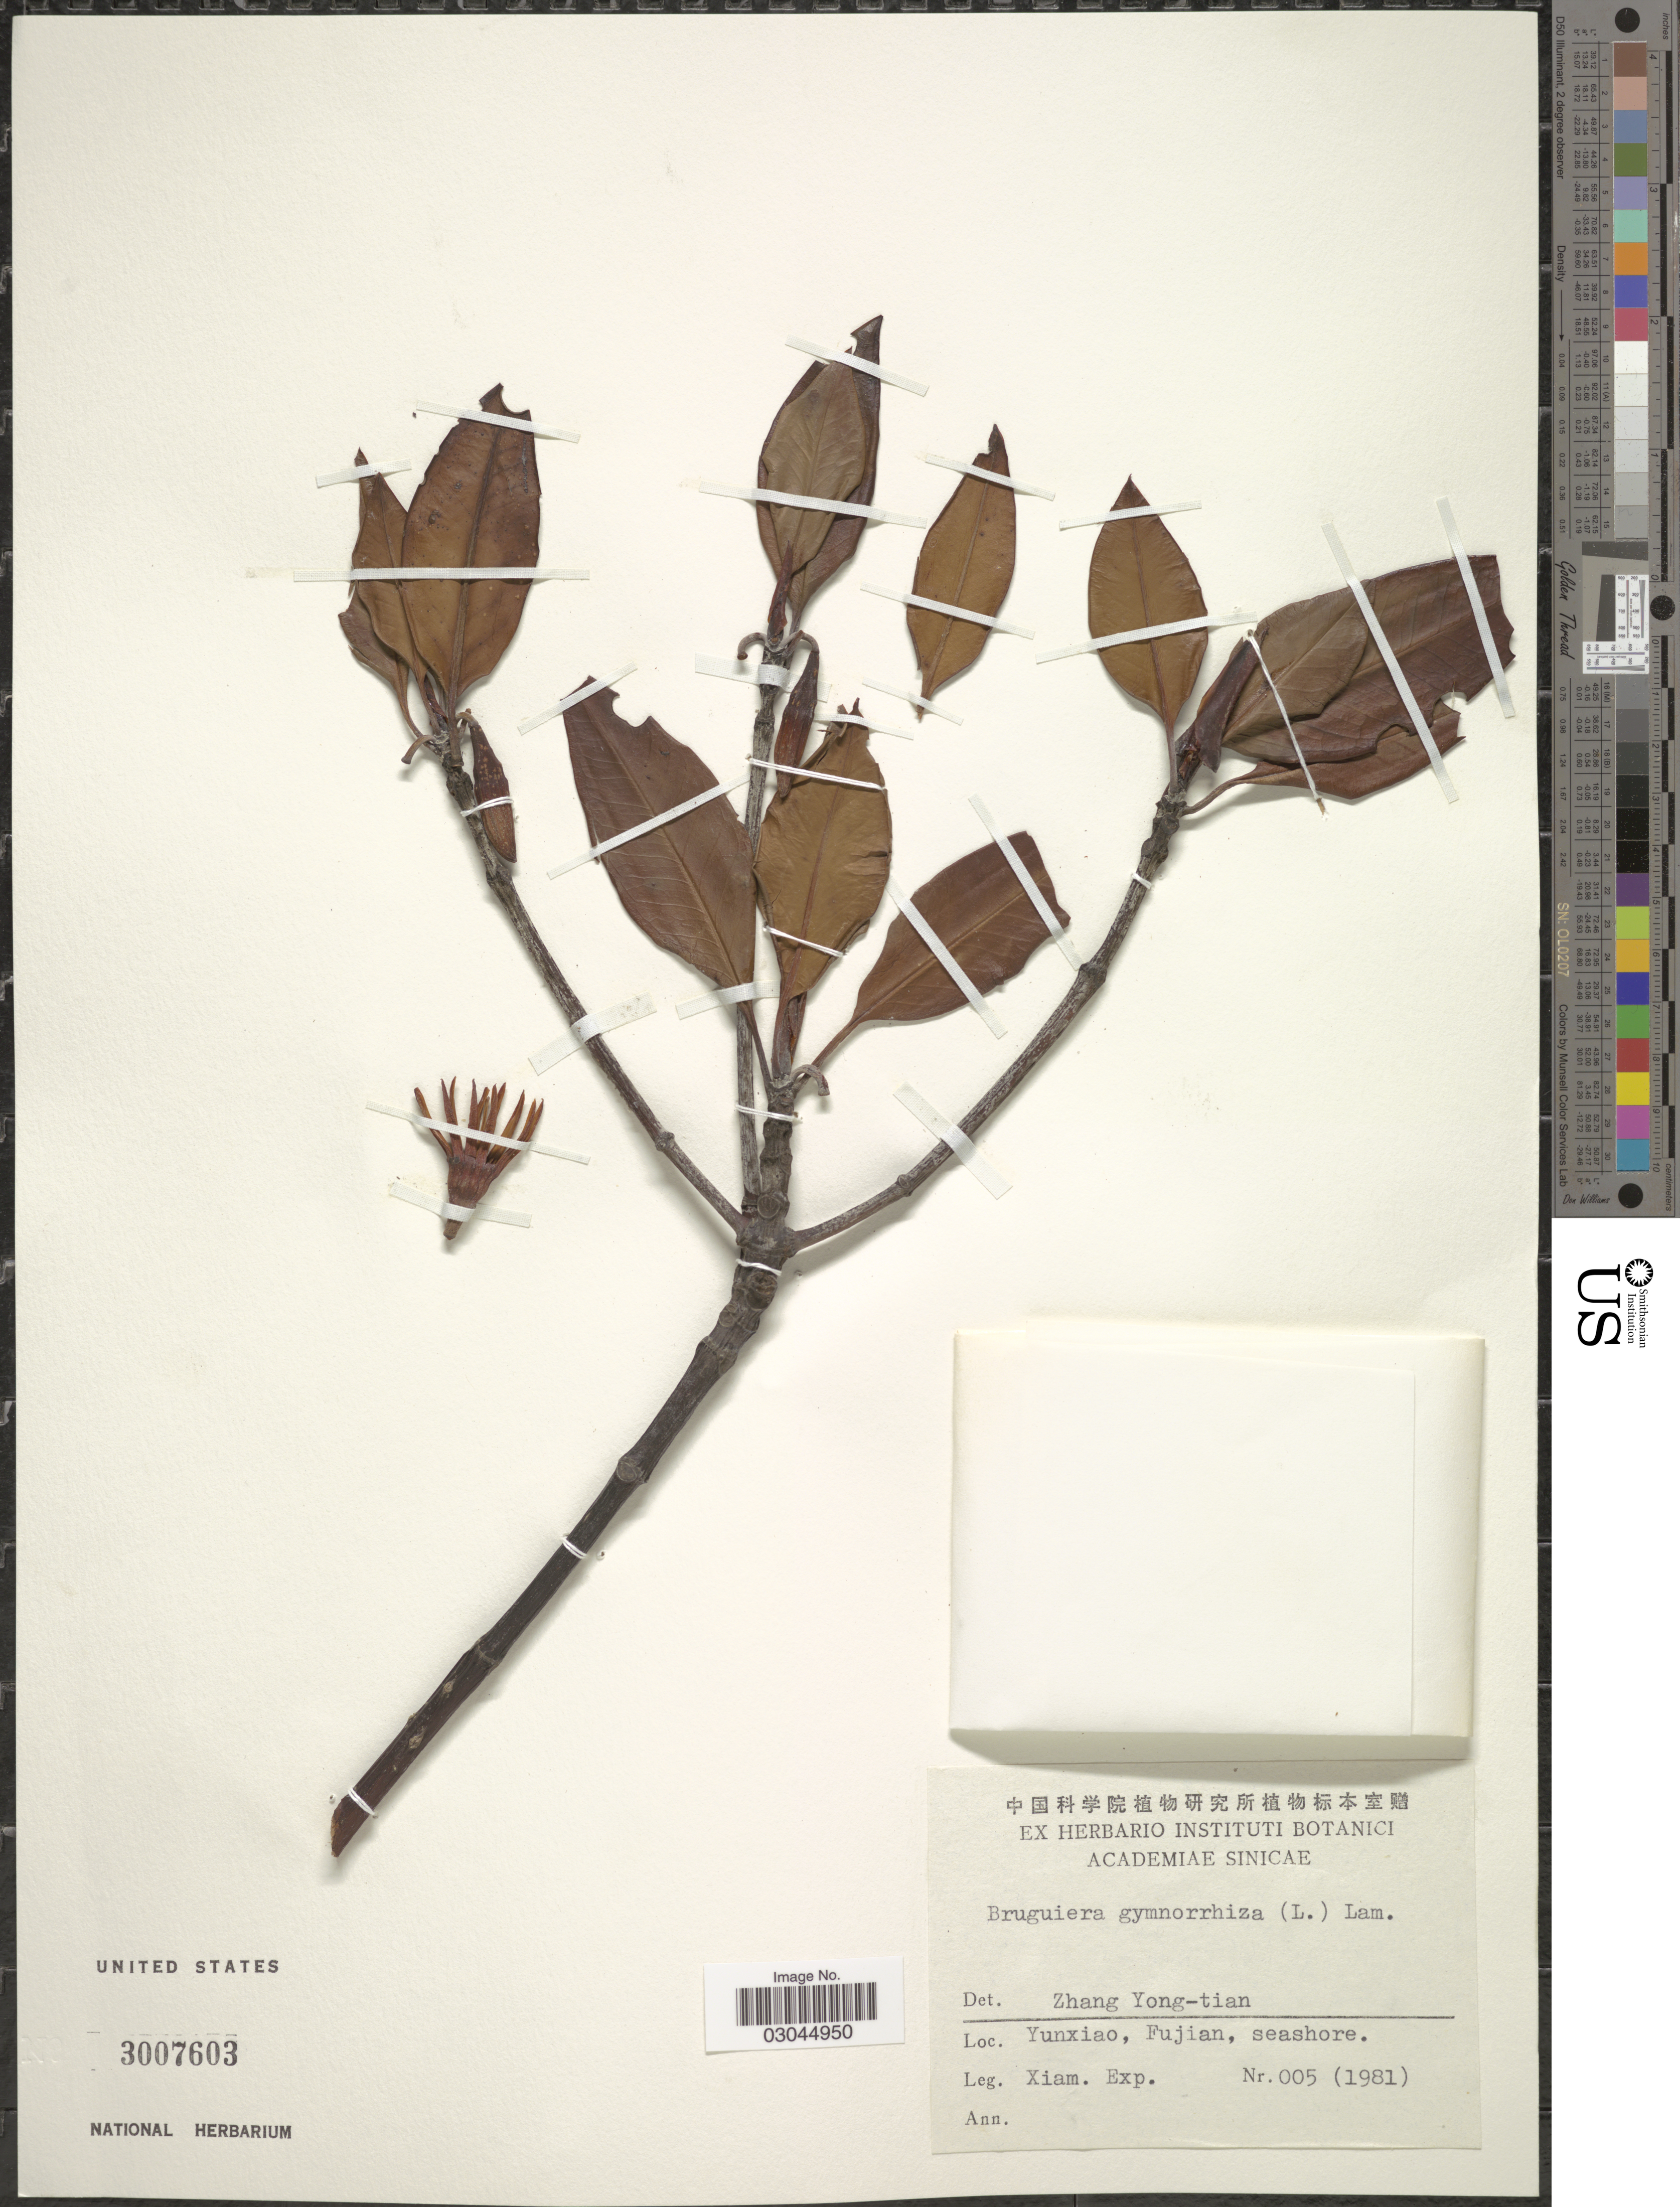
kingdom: Plantae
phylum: Tracheophyta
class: Magnoliopsida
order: Malpighiales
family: Rhizophoraceae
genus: Bruguiera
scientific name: Bruguiera gymnorhiza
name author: (L.) Savigny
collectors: Xiamen Expedition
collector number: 005 (1981)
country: China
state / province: Fujian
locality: Yunxiao, Fujian, seashore.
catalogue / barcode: US 3007603